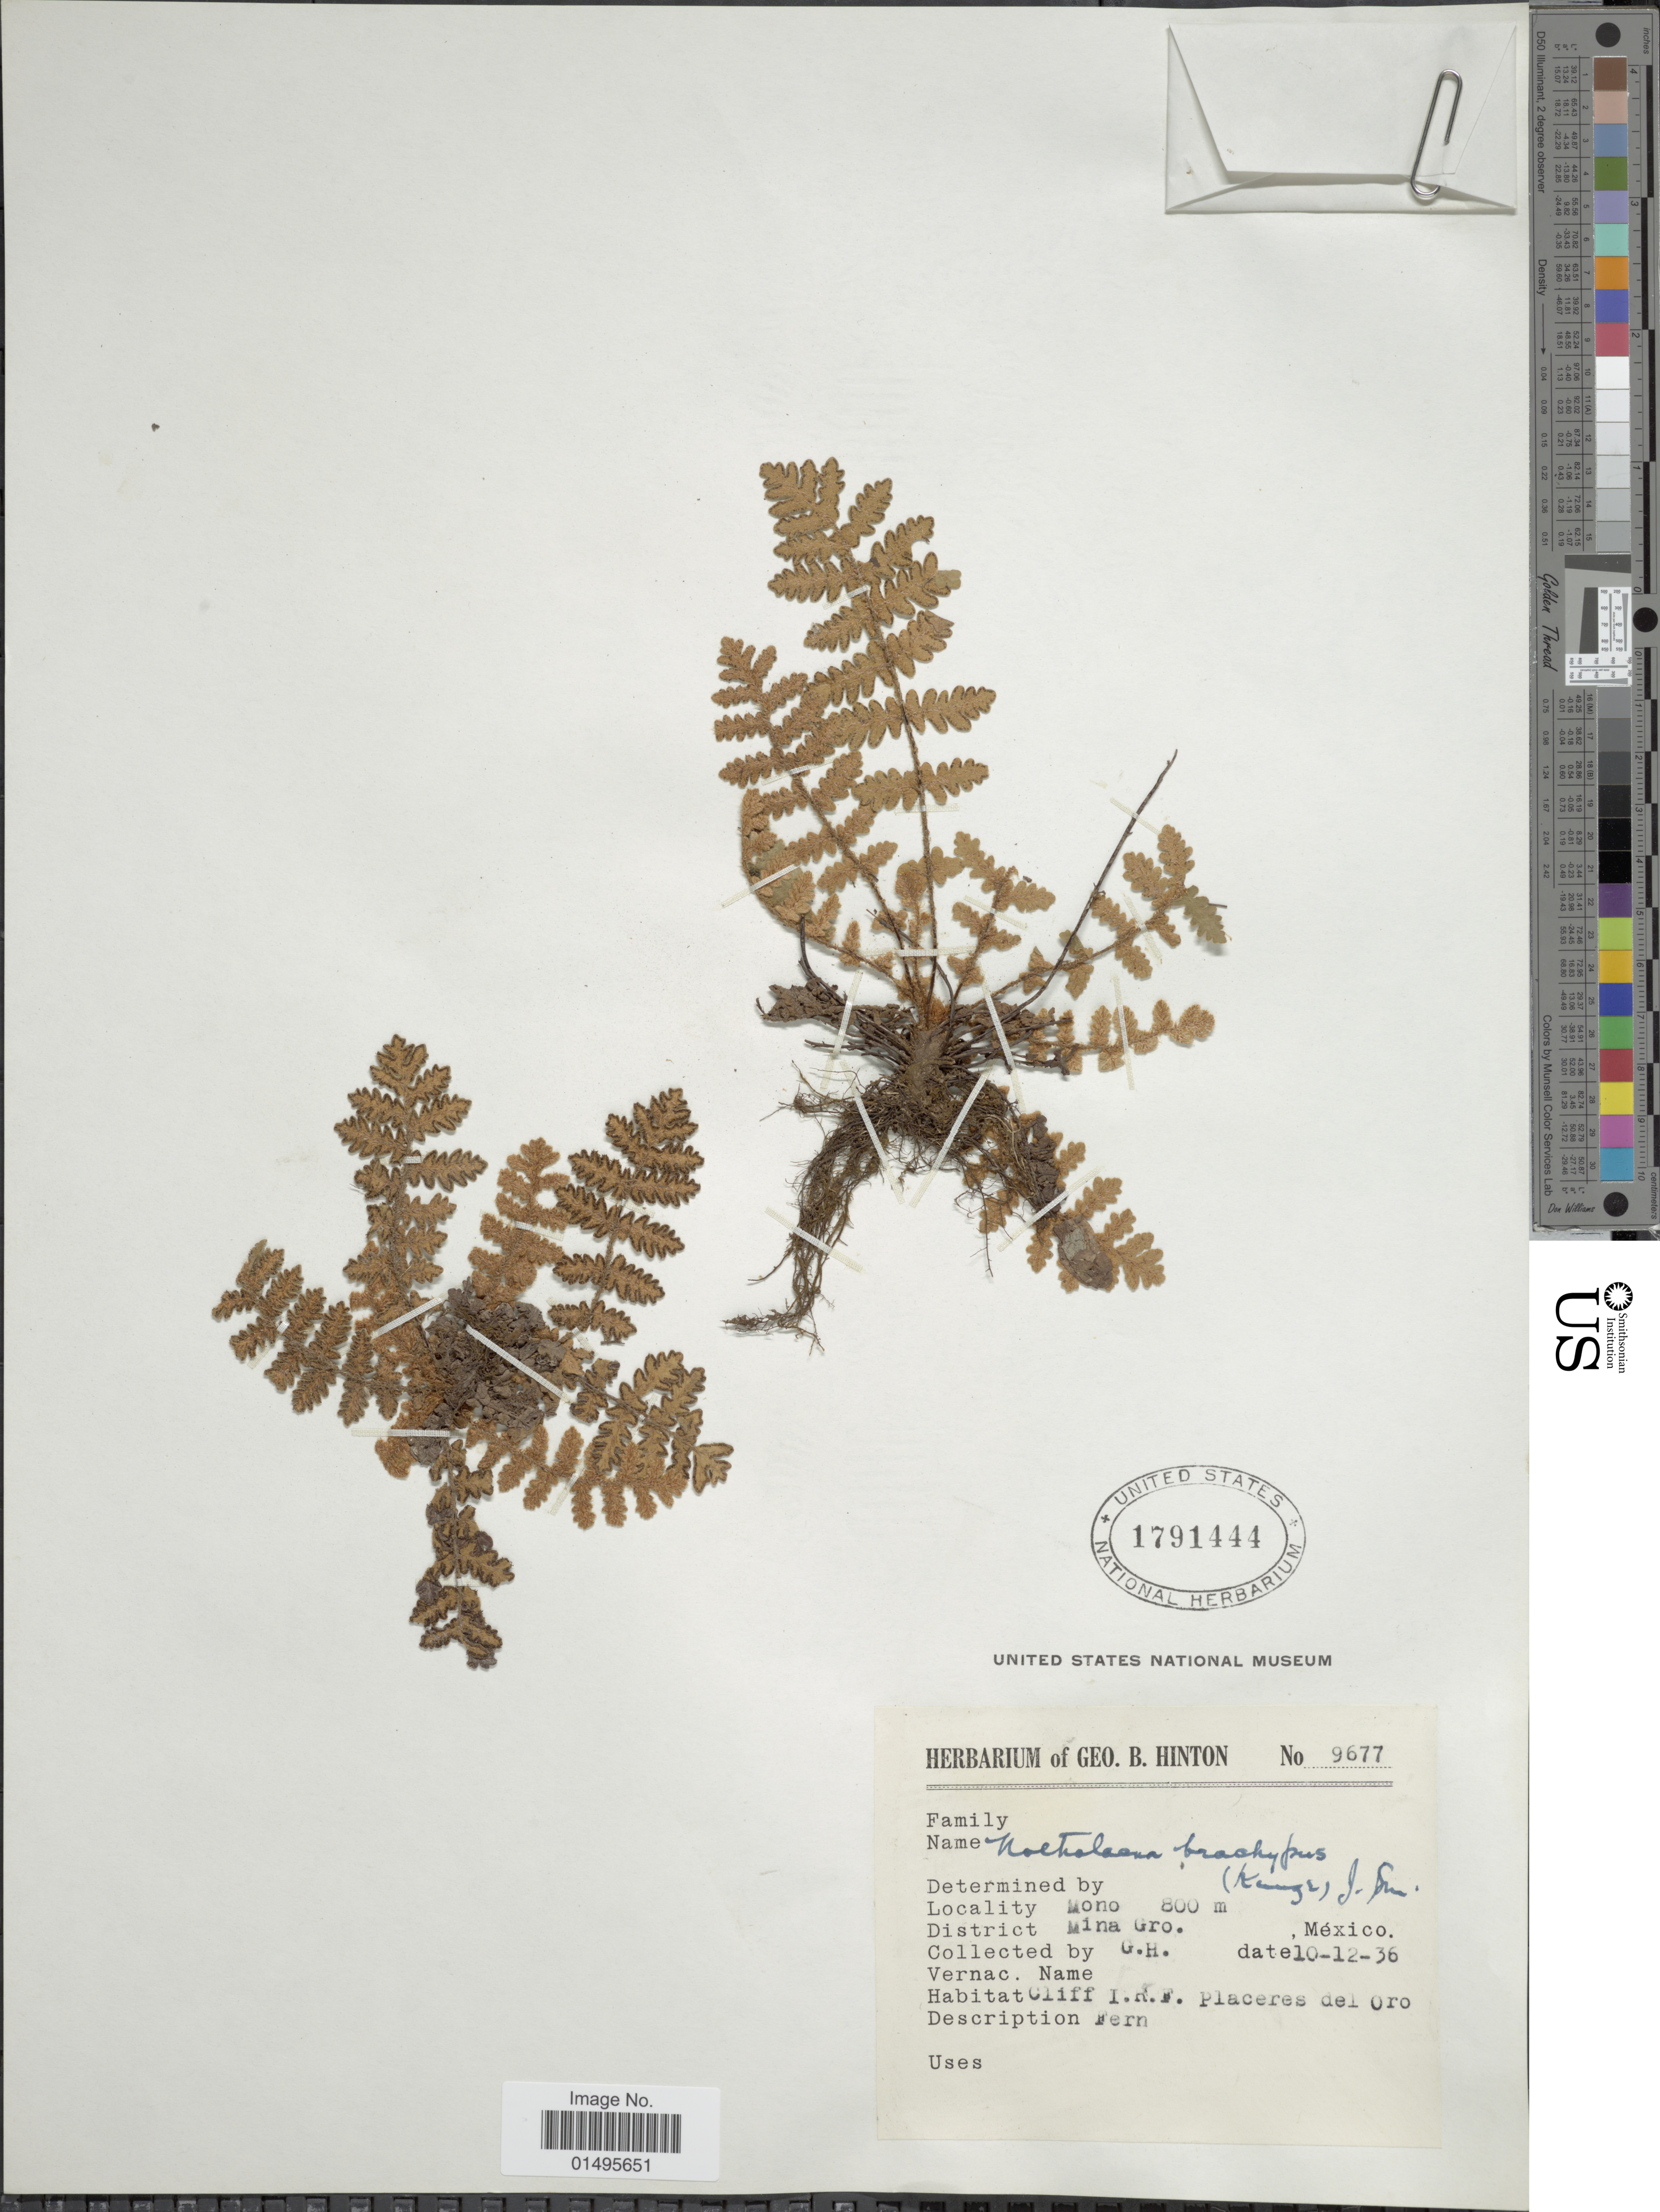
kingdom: Plantae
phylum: Tracheophyta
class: Polypodiopsida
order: Polypodiales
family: Pteridaceae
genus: Notholaena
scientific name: Notholaena brachypus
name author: (Kunze) J. Sm.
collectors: G. B. Hinton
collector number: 9677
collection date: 1936-12-10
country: Mexico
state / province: Guerrero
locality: Mono, district Mina Gro.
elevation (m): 800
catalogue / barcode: US 1791444